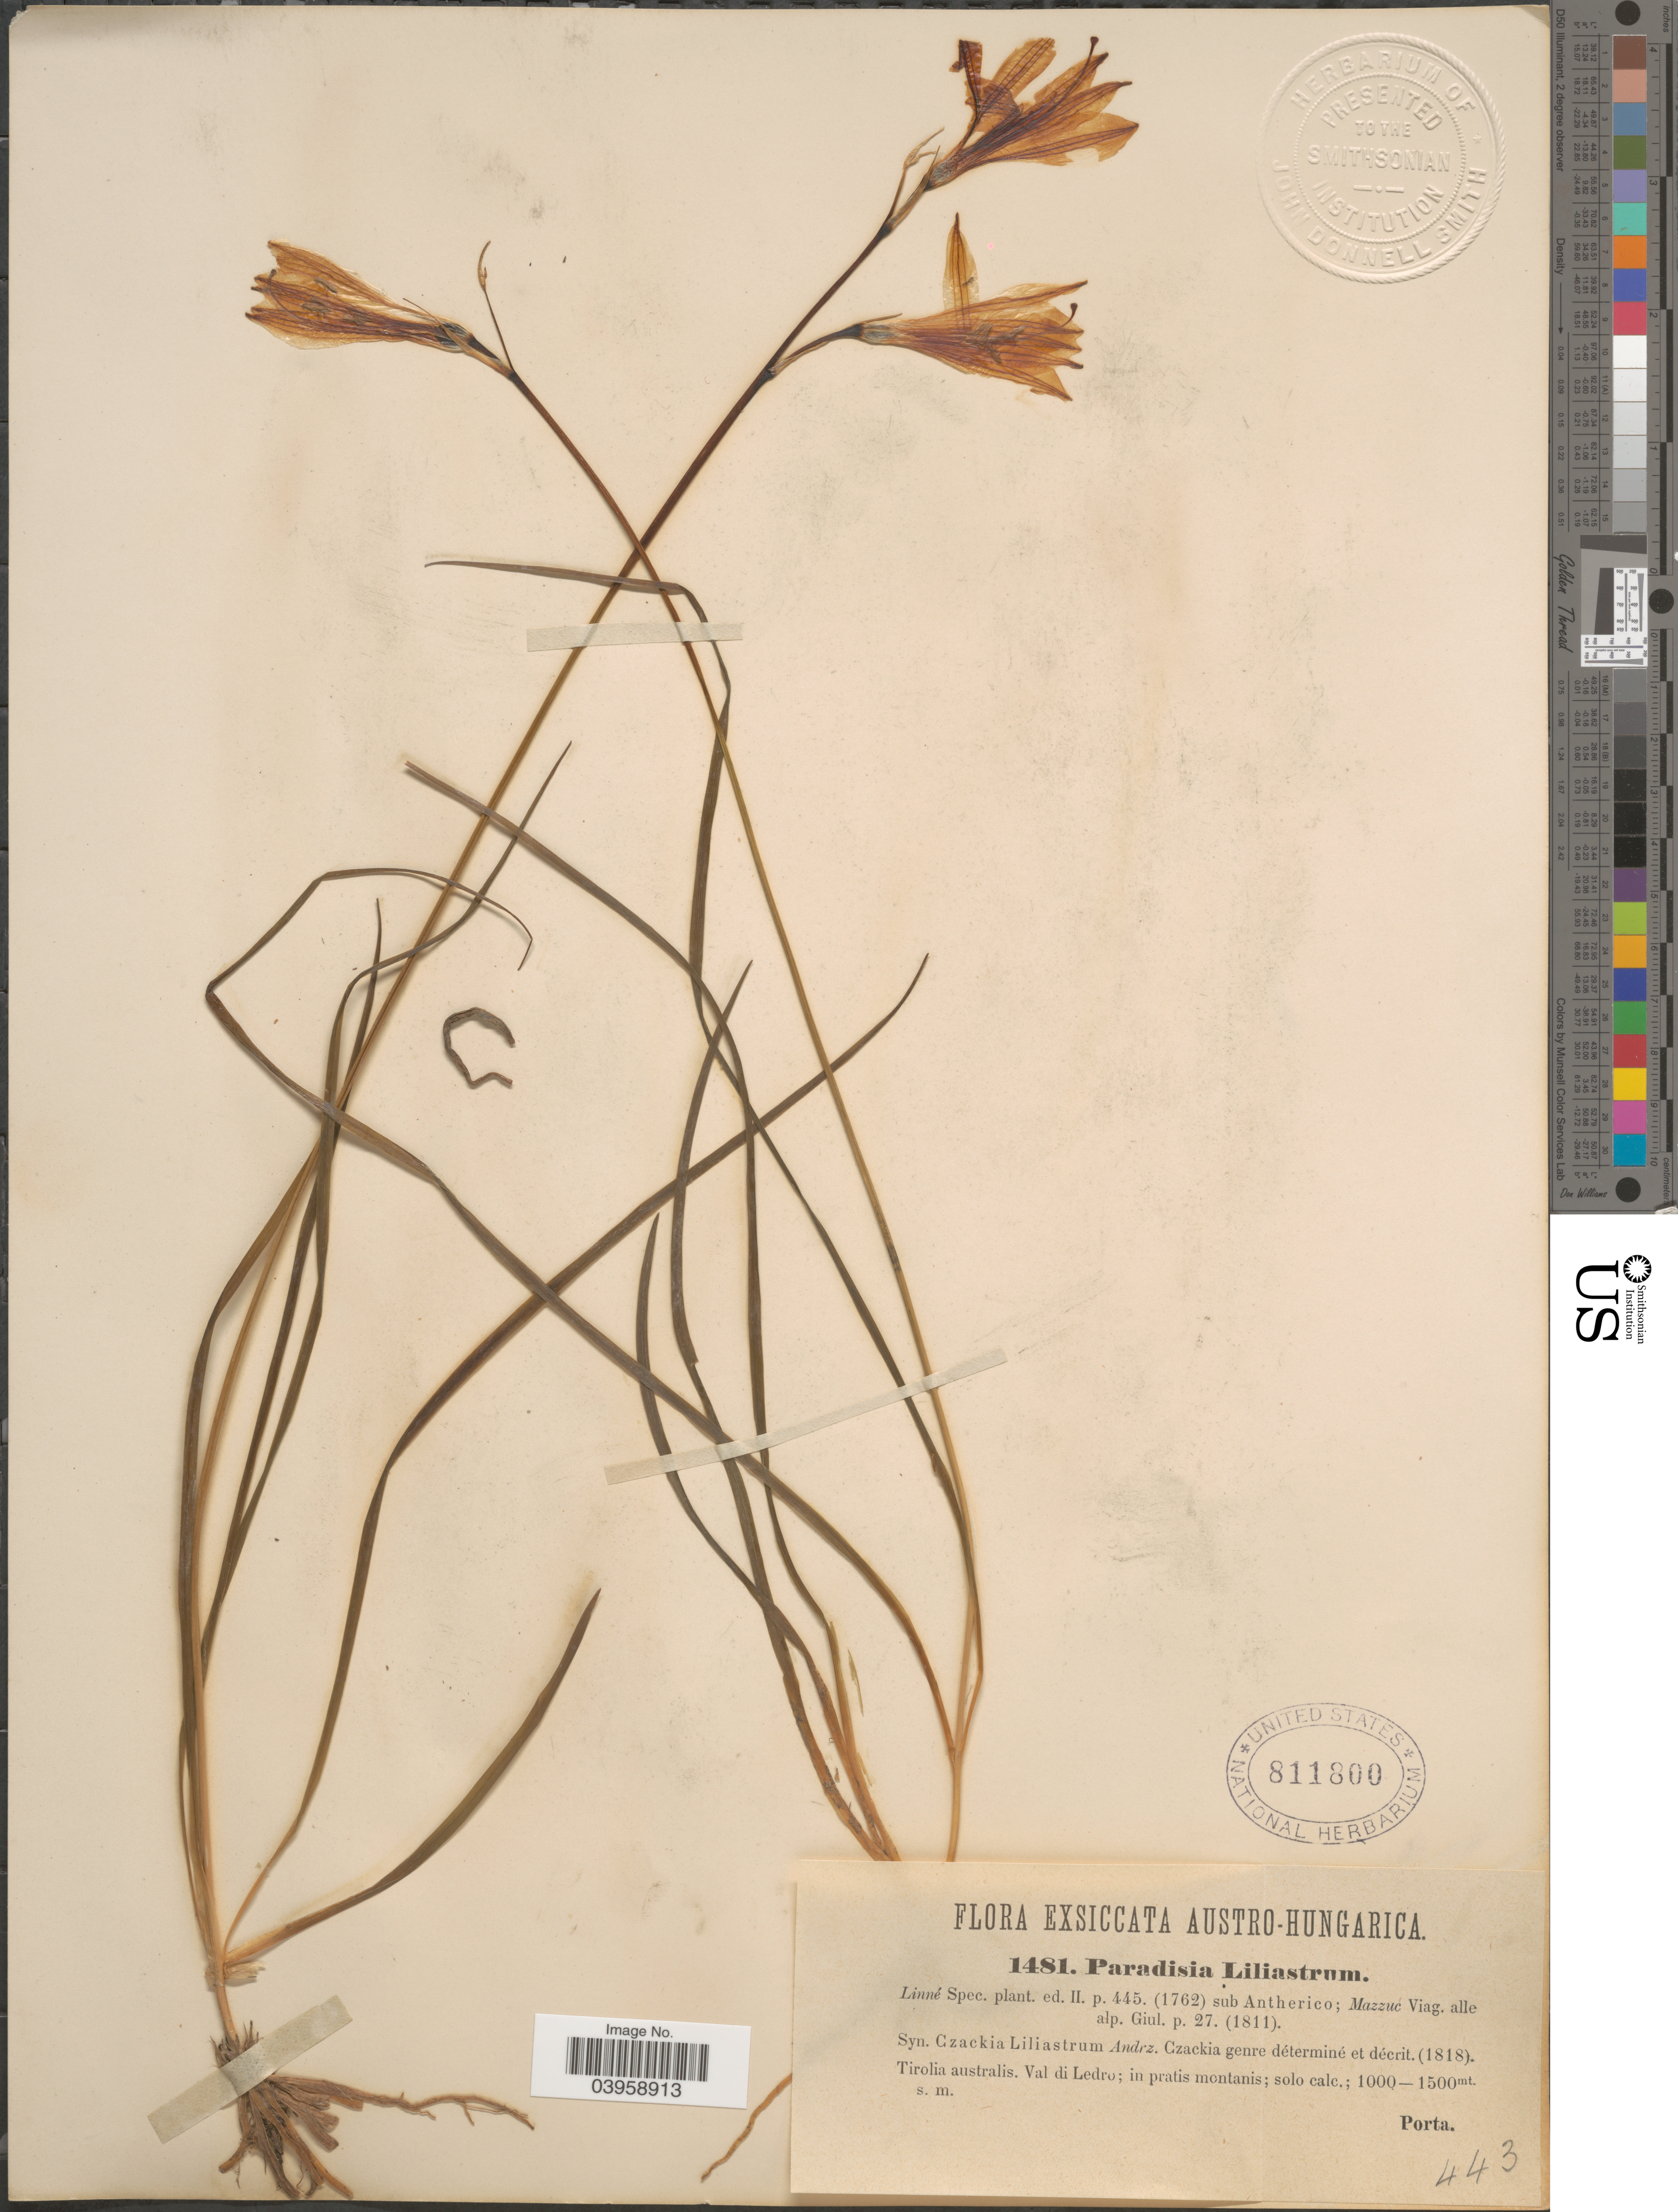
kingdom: Plantae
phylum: Tracheophyta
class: Liliopsida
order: Asparagales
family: Asparagaceae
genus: Paradisea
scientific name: Paradisea liliastrum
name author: Bertol.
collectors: -- Porta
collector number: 1481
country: Italy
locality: Austro-Hungarica. Tirolia australis. Val di Ledro; in pratis montanis.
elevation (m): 1000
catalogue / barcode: US 811800